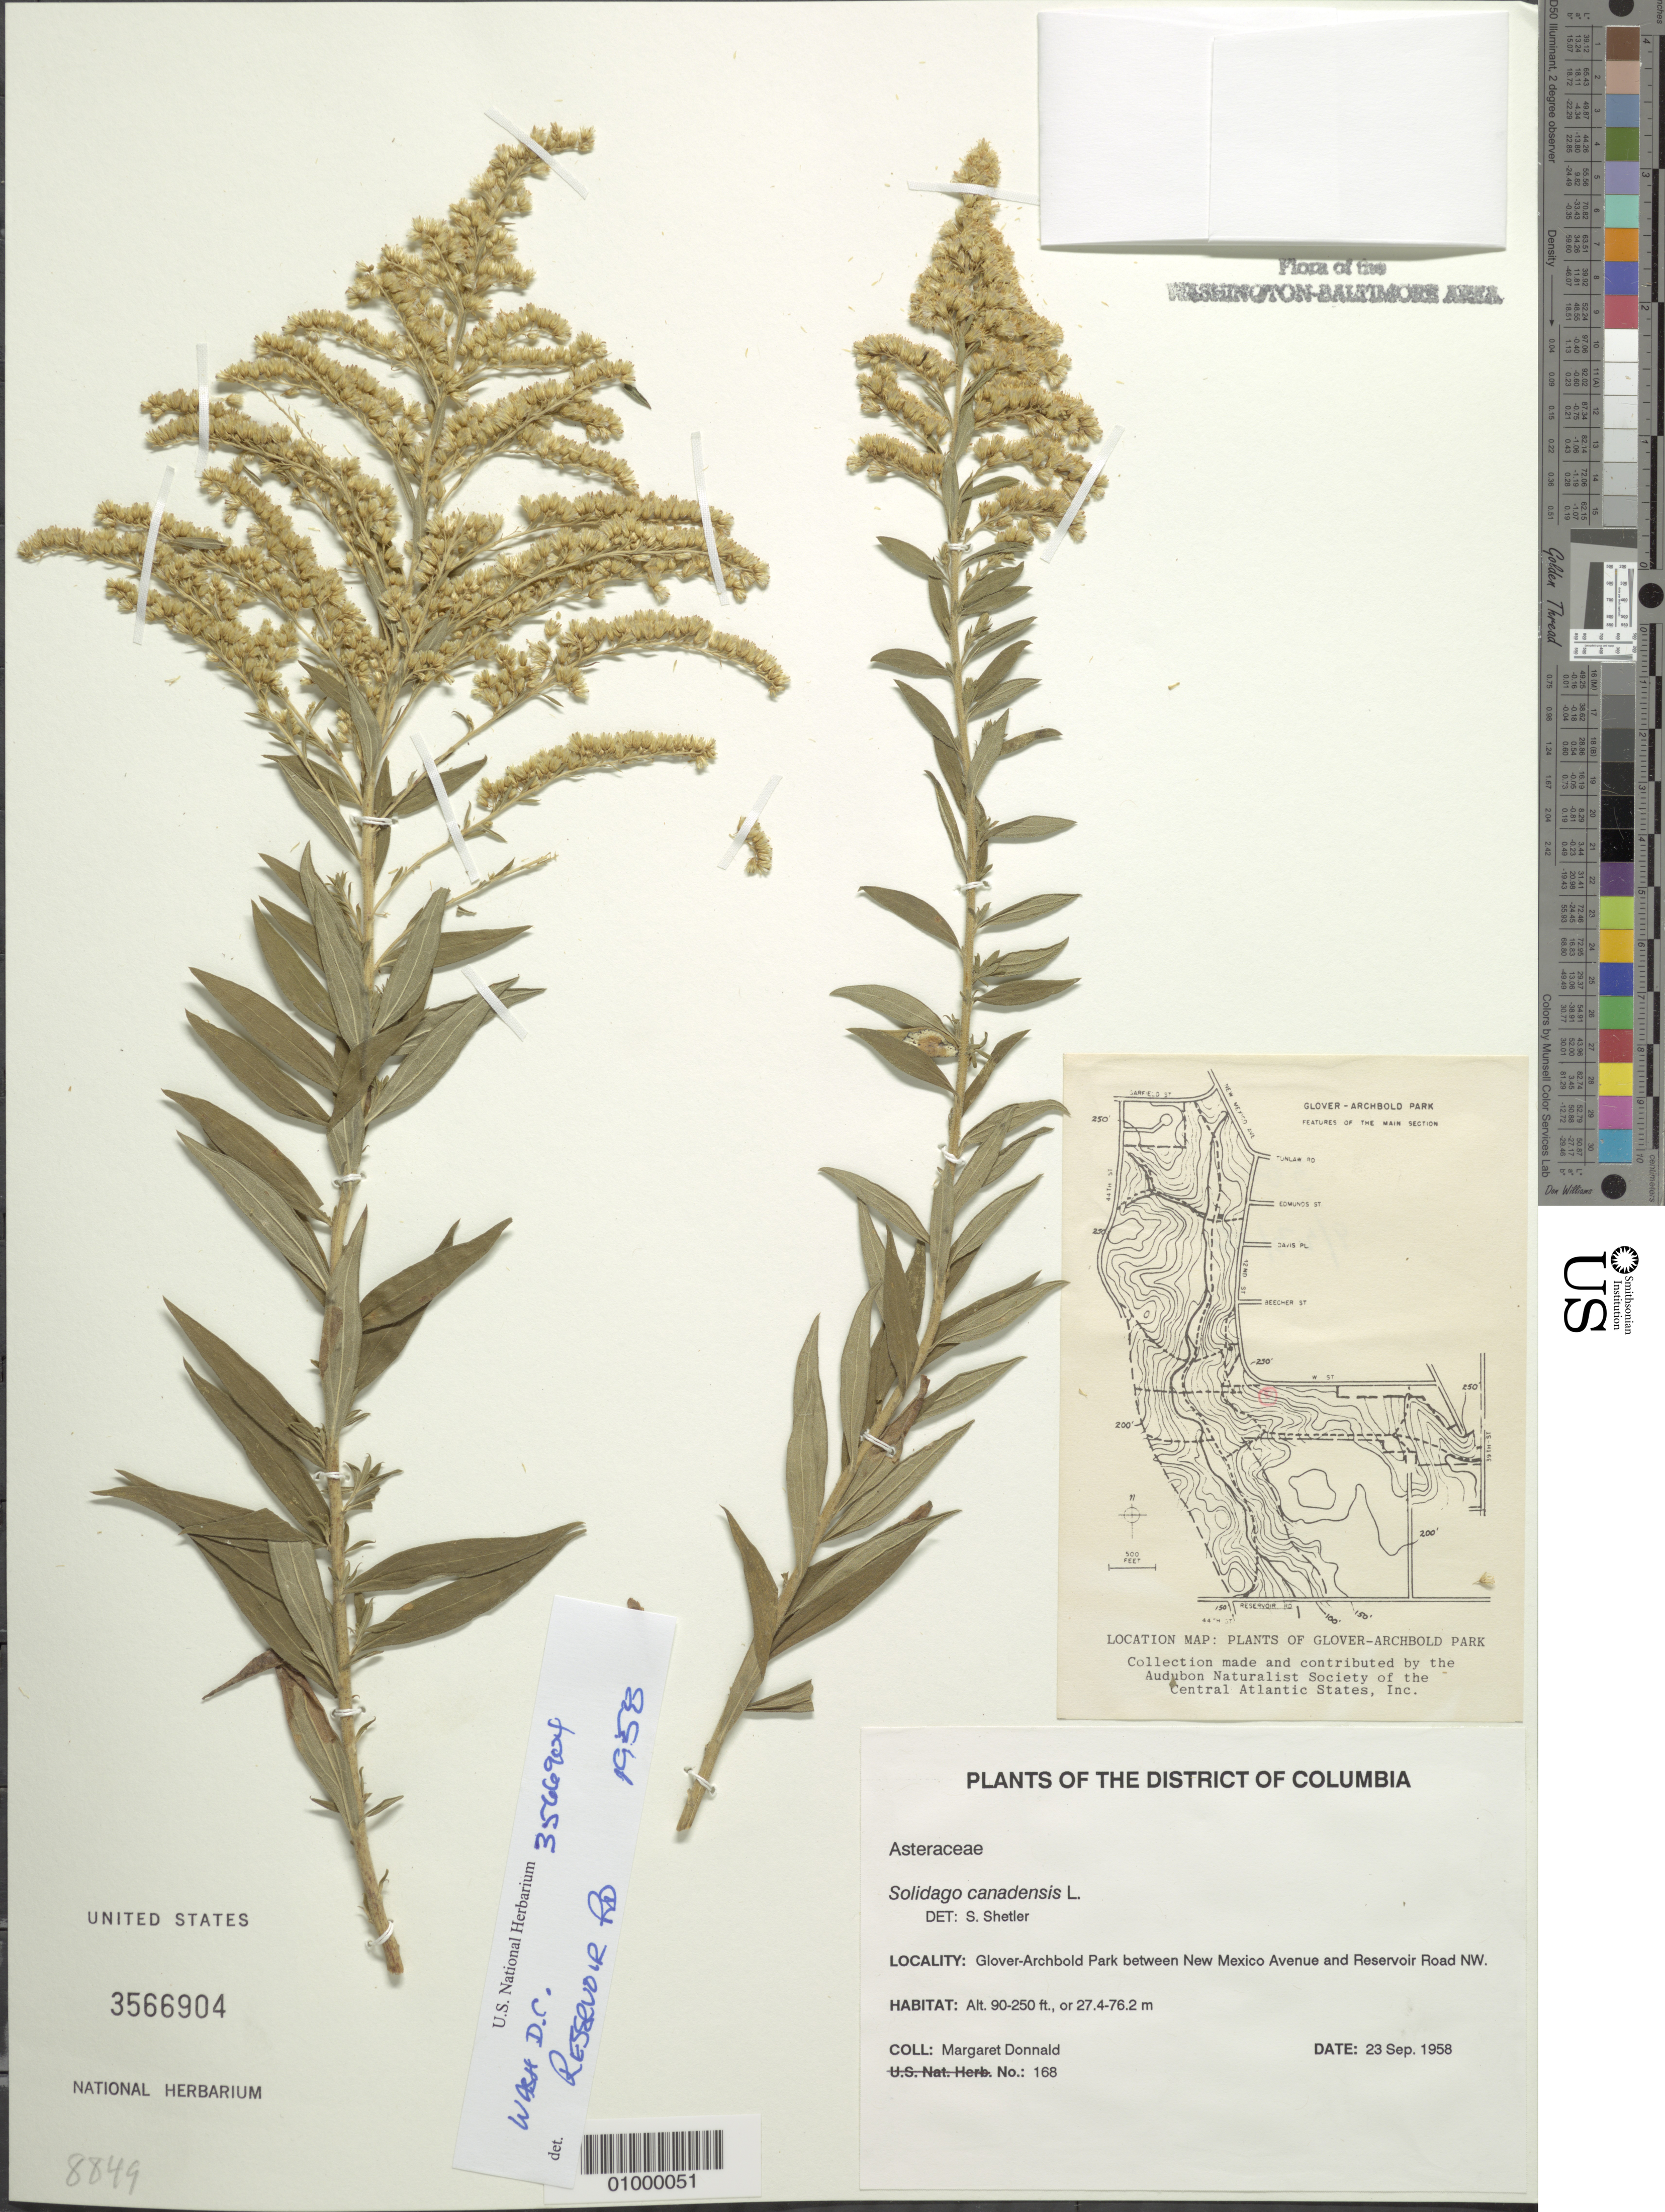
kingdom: Plantae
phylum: Tracheophyta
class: Magnoliopsida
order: Asterales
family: Asteraceae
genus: Solidago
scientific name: Solidago canadensis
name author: L.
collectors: M. Donnald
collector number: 168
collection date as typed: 23 Sep 1958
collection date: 1958-09-23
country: United States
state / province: District of Columbia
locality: Glover-Archbold Park between New Mexico Avenue and Reservoir Road NW.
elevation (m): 27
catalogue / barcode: US 3566904